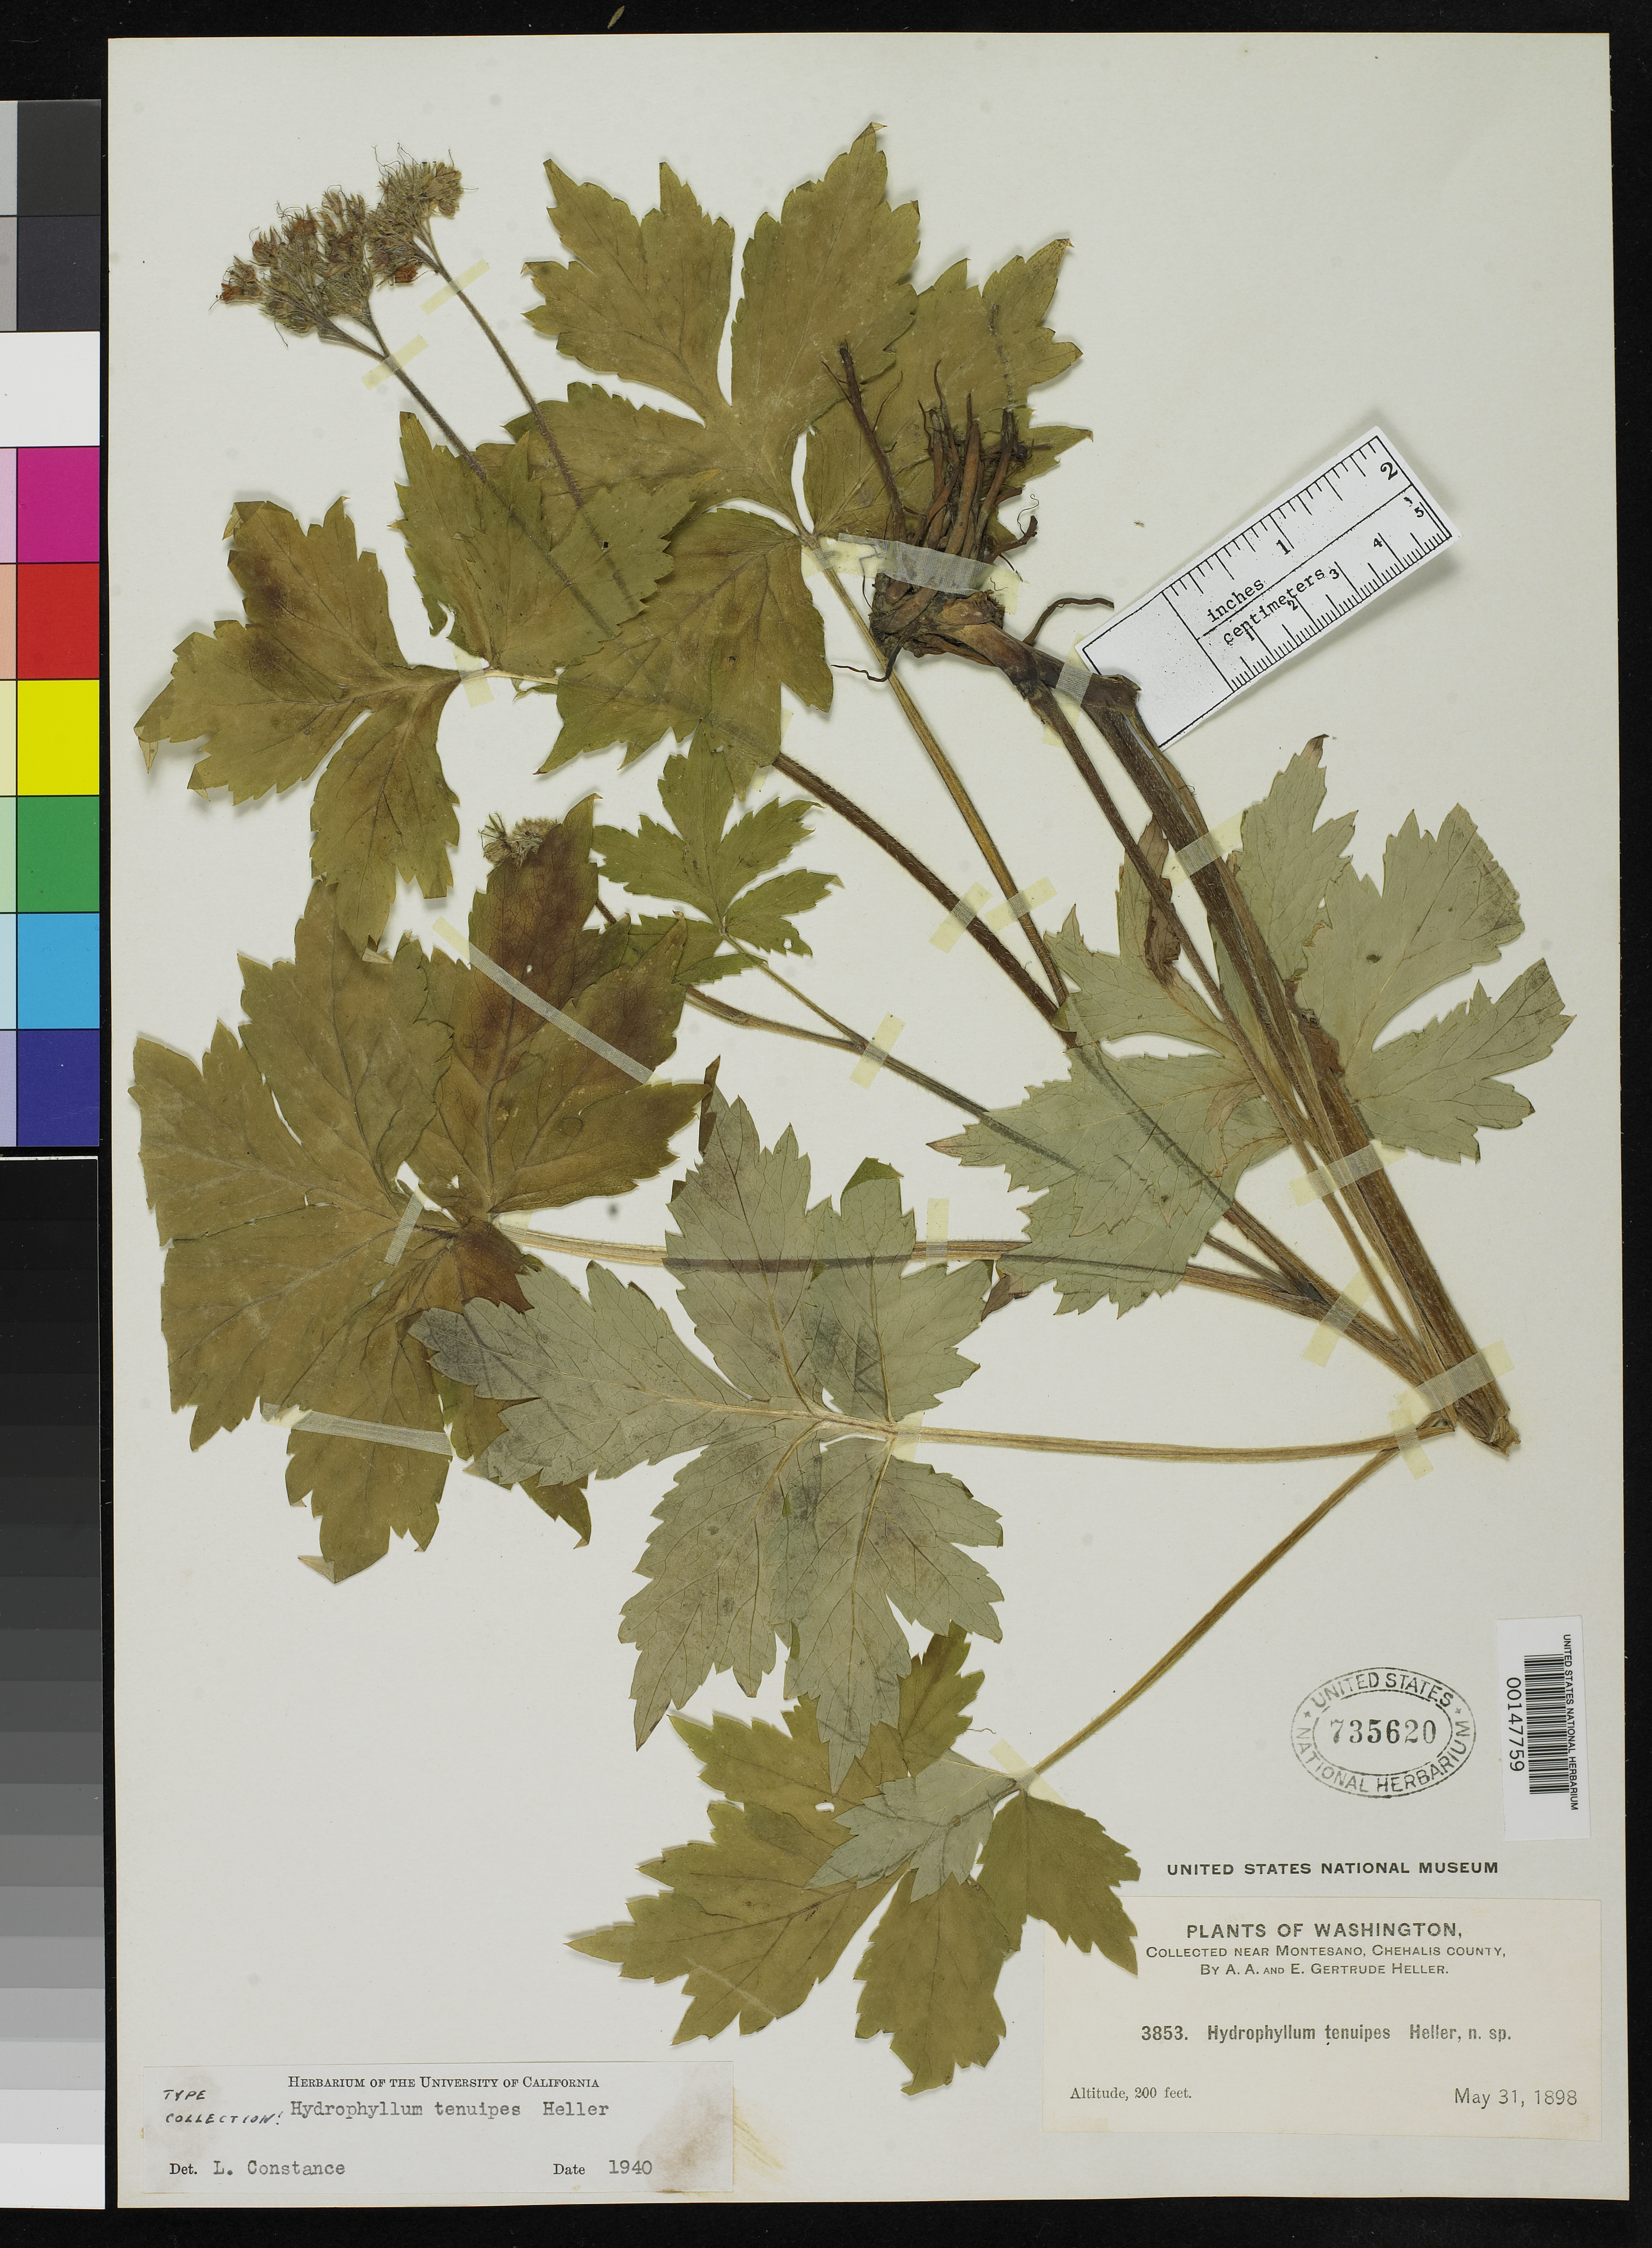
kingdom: Plantae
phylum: Tracheophyta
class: Magnoliopsida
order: Boraginales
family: Hydrophyllaceae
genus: Hydrophyllum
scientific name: Hydrophyllum tenuipes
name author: A. Heller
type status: Type Collection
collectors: A. A. Heller & E. G. Heller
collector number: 3853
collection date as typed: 31 May 1898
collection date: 1898-05-31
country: United States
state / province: Washington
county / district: Grays Harbor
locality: Montesano, Chehalis.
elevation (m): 61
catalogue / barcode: US 735620